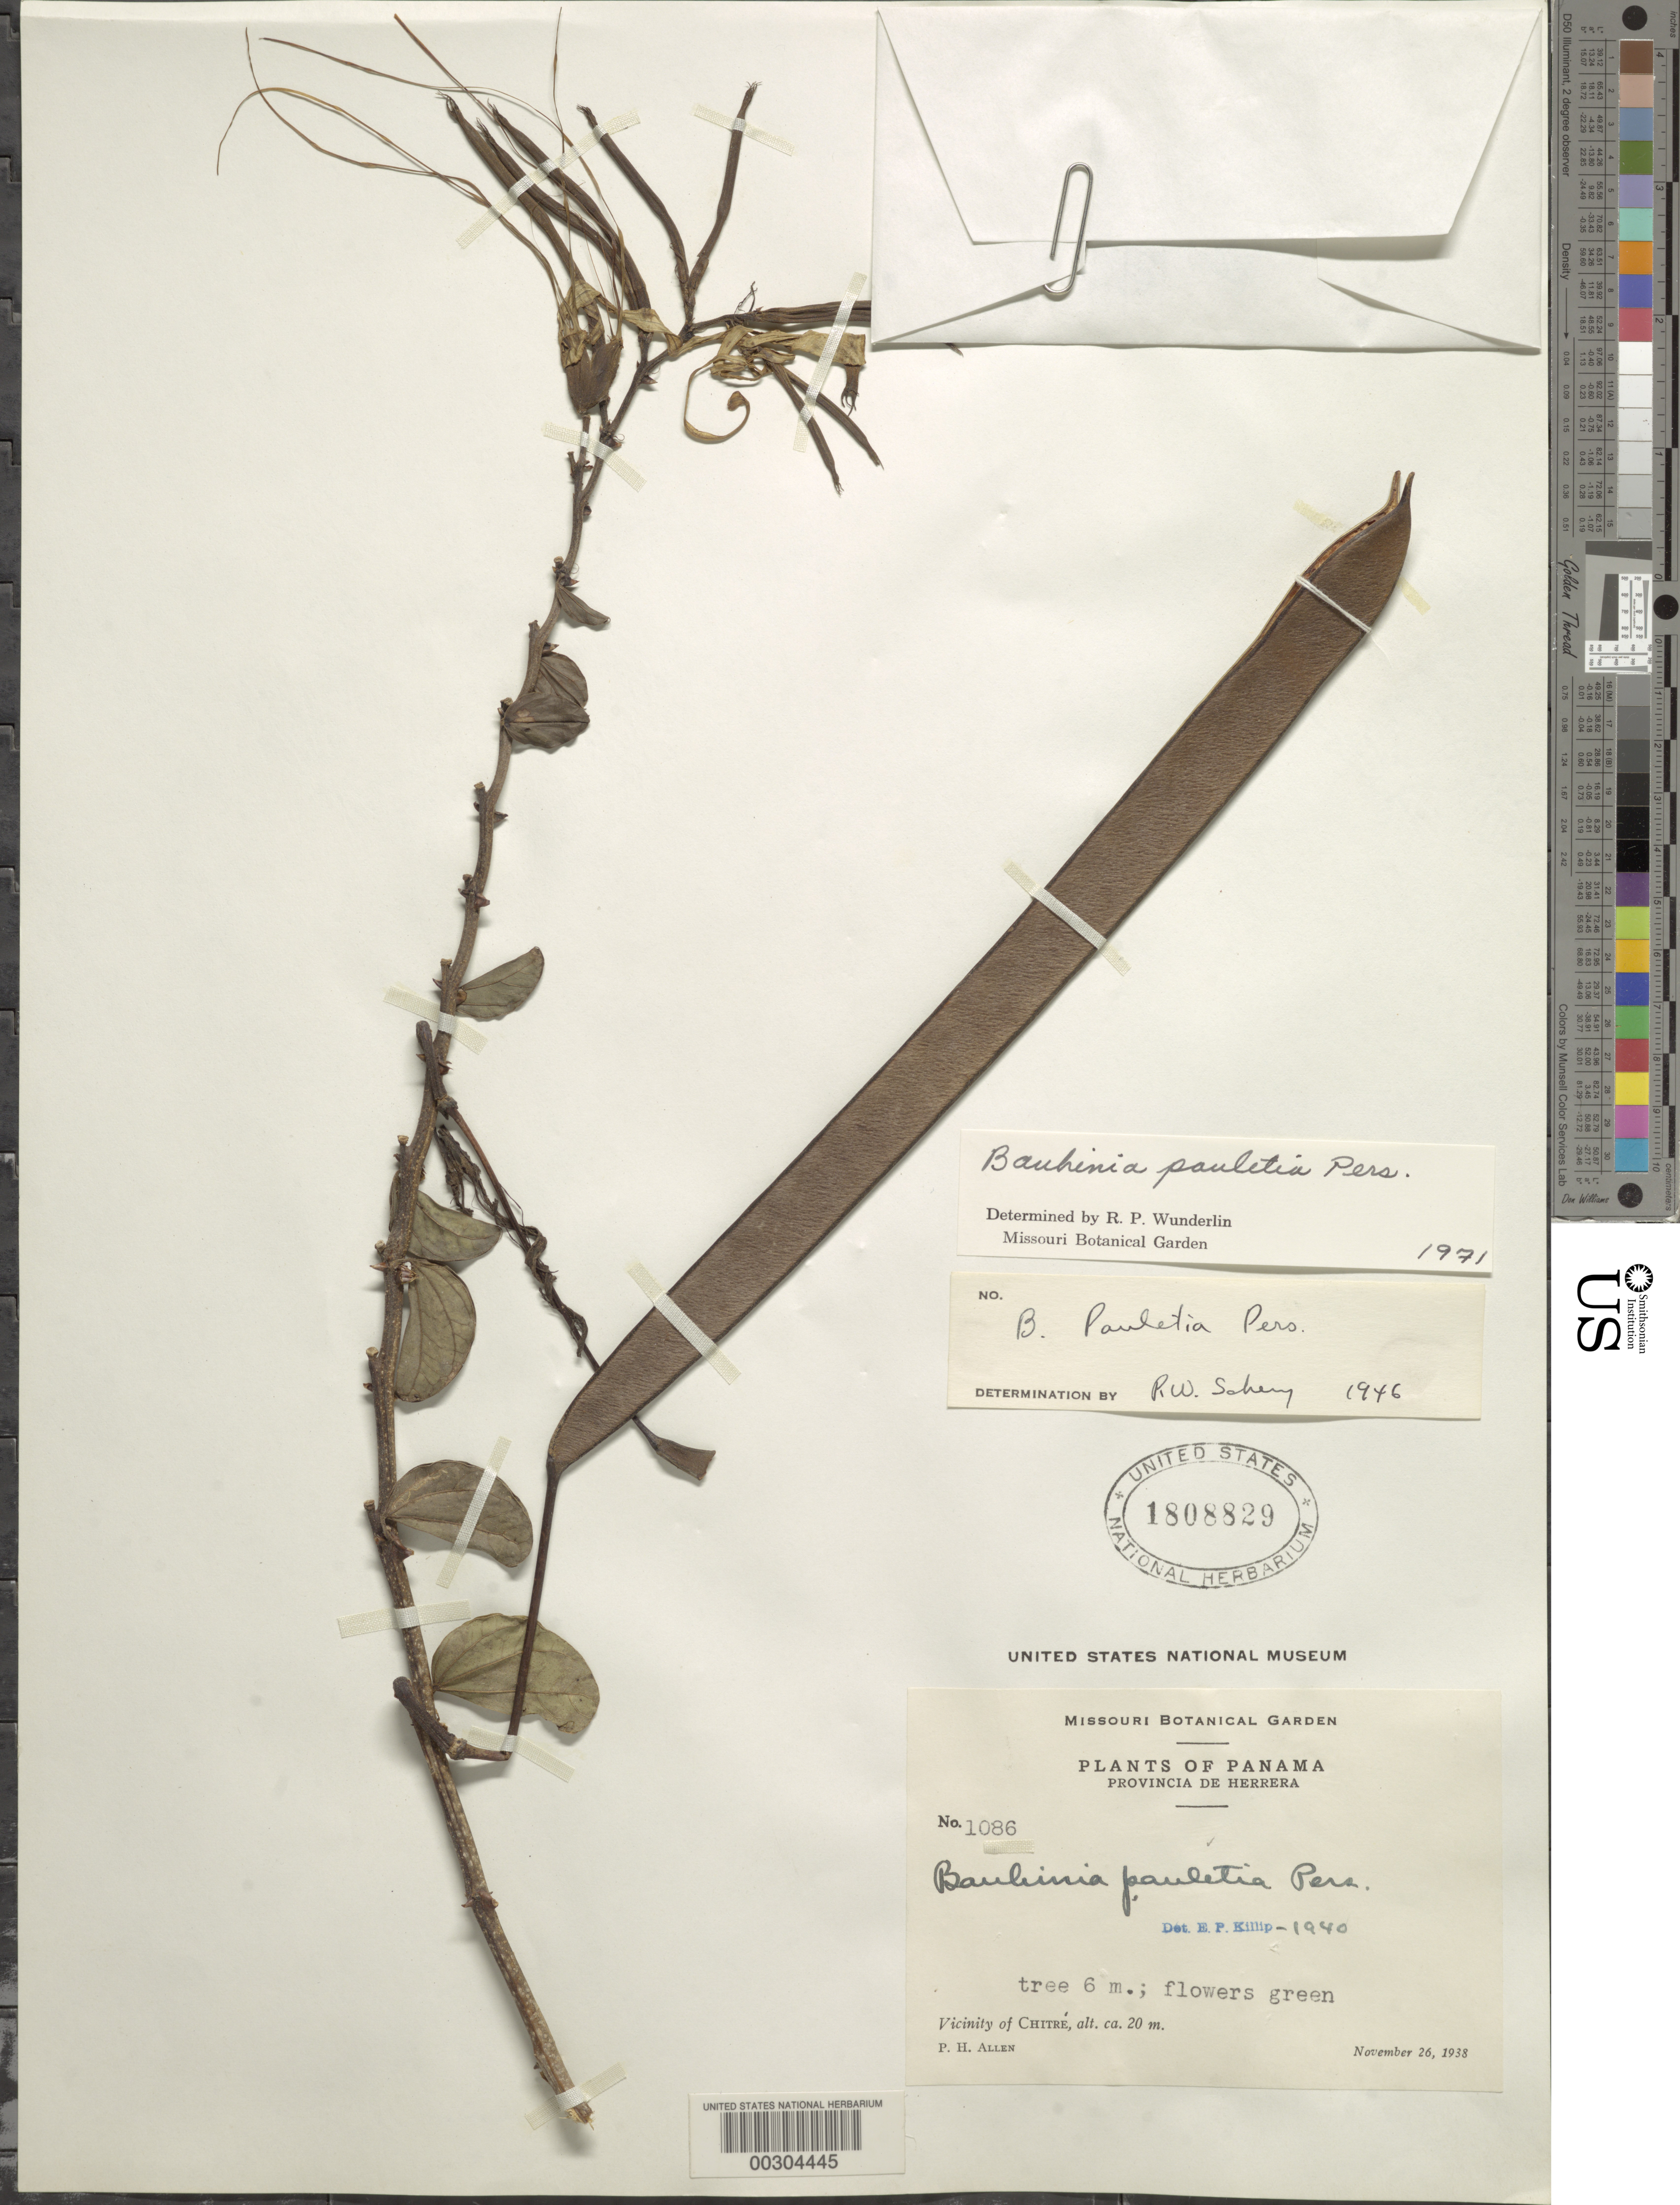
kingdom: Plantae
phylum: Tracheophyta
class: Magnoliopsida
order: Fabales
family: Fabaceae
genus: Bauhinia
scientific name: Bauhinia pauletia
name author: Pers.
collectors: P. H. Allen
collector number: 1086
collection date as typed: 26 Nov 1938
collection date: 1938-11-26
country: Panama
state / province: Herrera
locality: Vicinity of Chitre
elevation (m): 20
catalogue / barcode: US 1808829